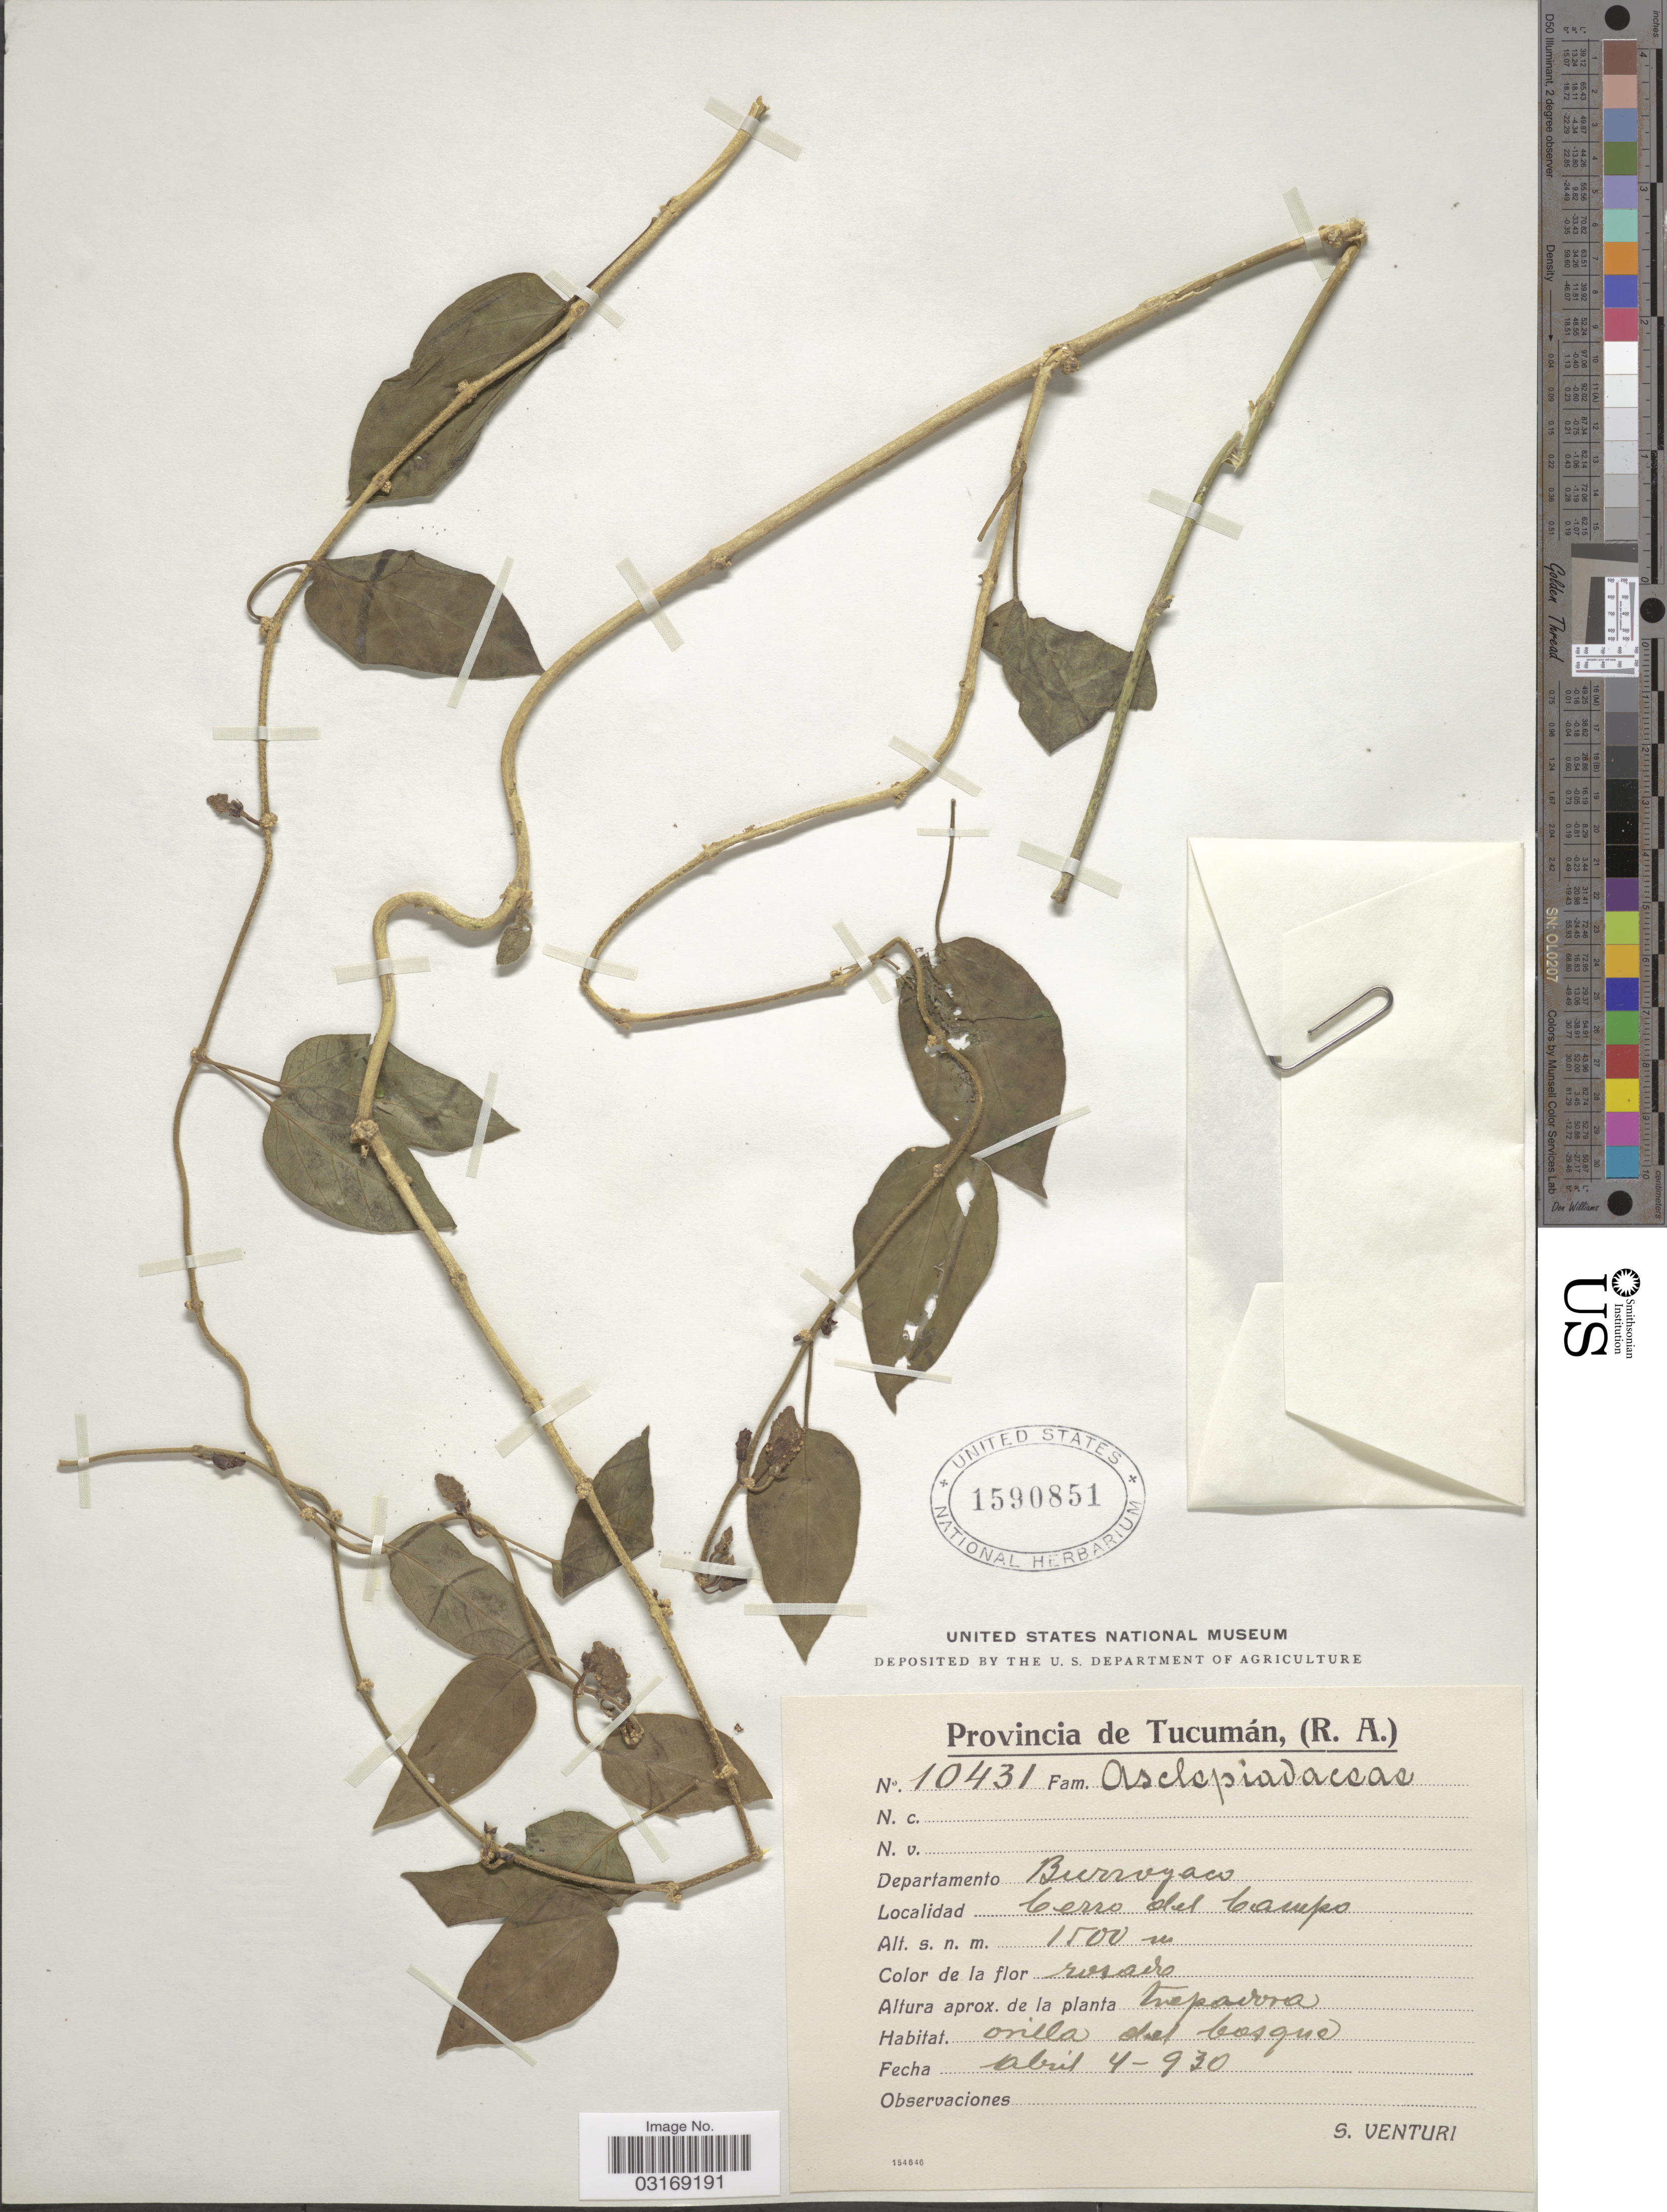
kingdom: Plantae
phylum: Tracheophyta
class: Magnoliopsida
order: Gentianales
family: Apocynaceae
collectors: S. Venturi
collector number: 10431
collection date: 1930-04-04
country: Argentina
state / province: Tucuman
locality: Departamento Burruyacu. Cerro del Campo.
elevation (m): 1500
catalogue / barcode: US 1590851